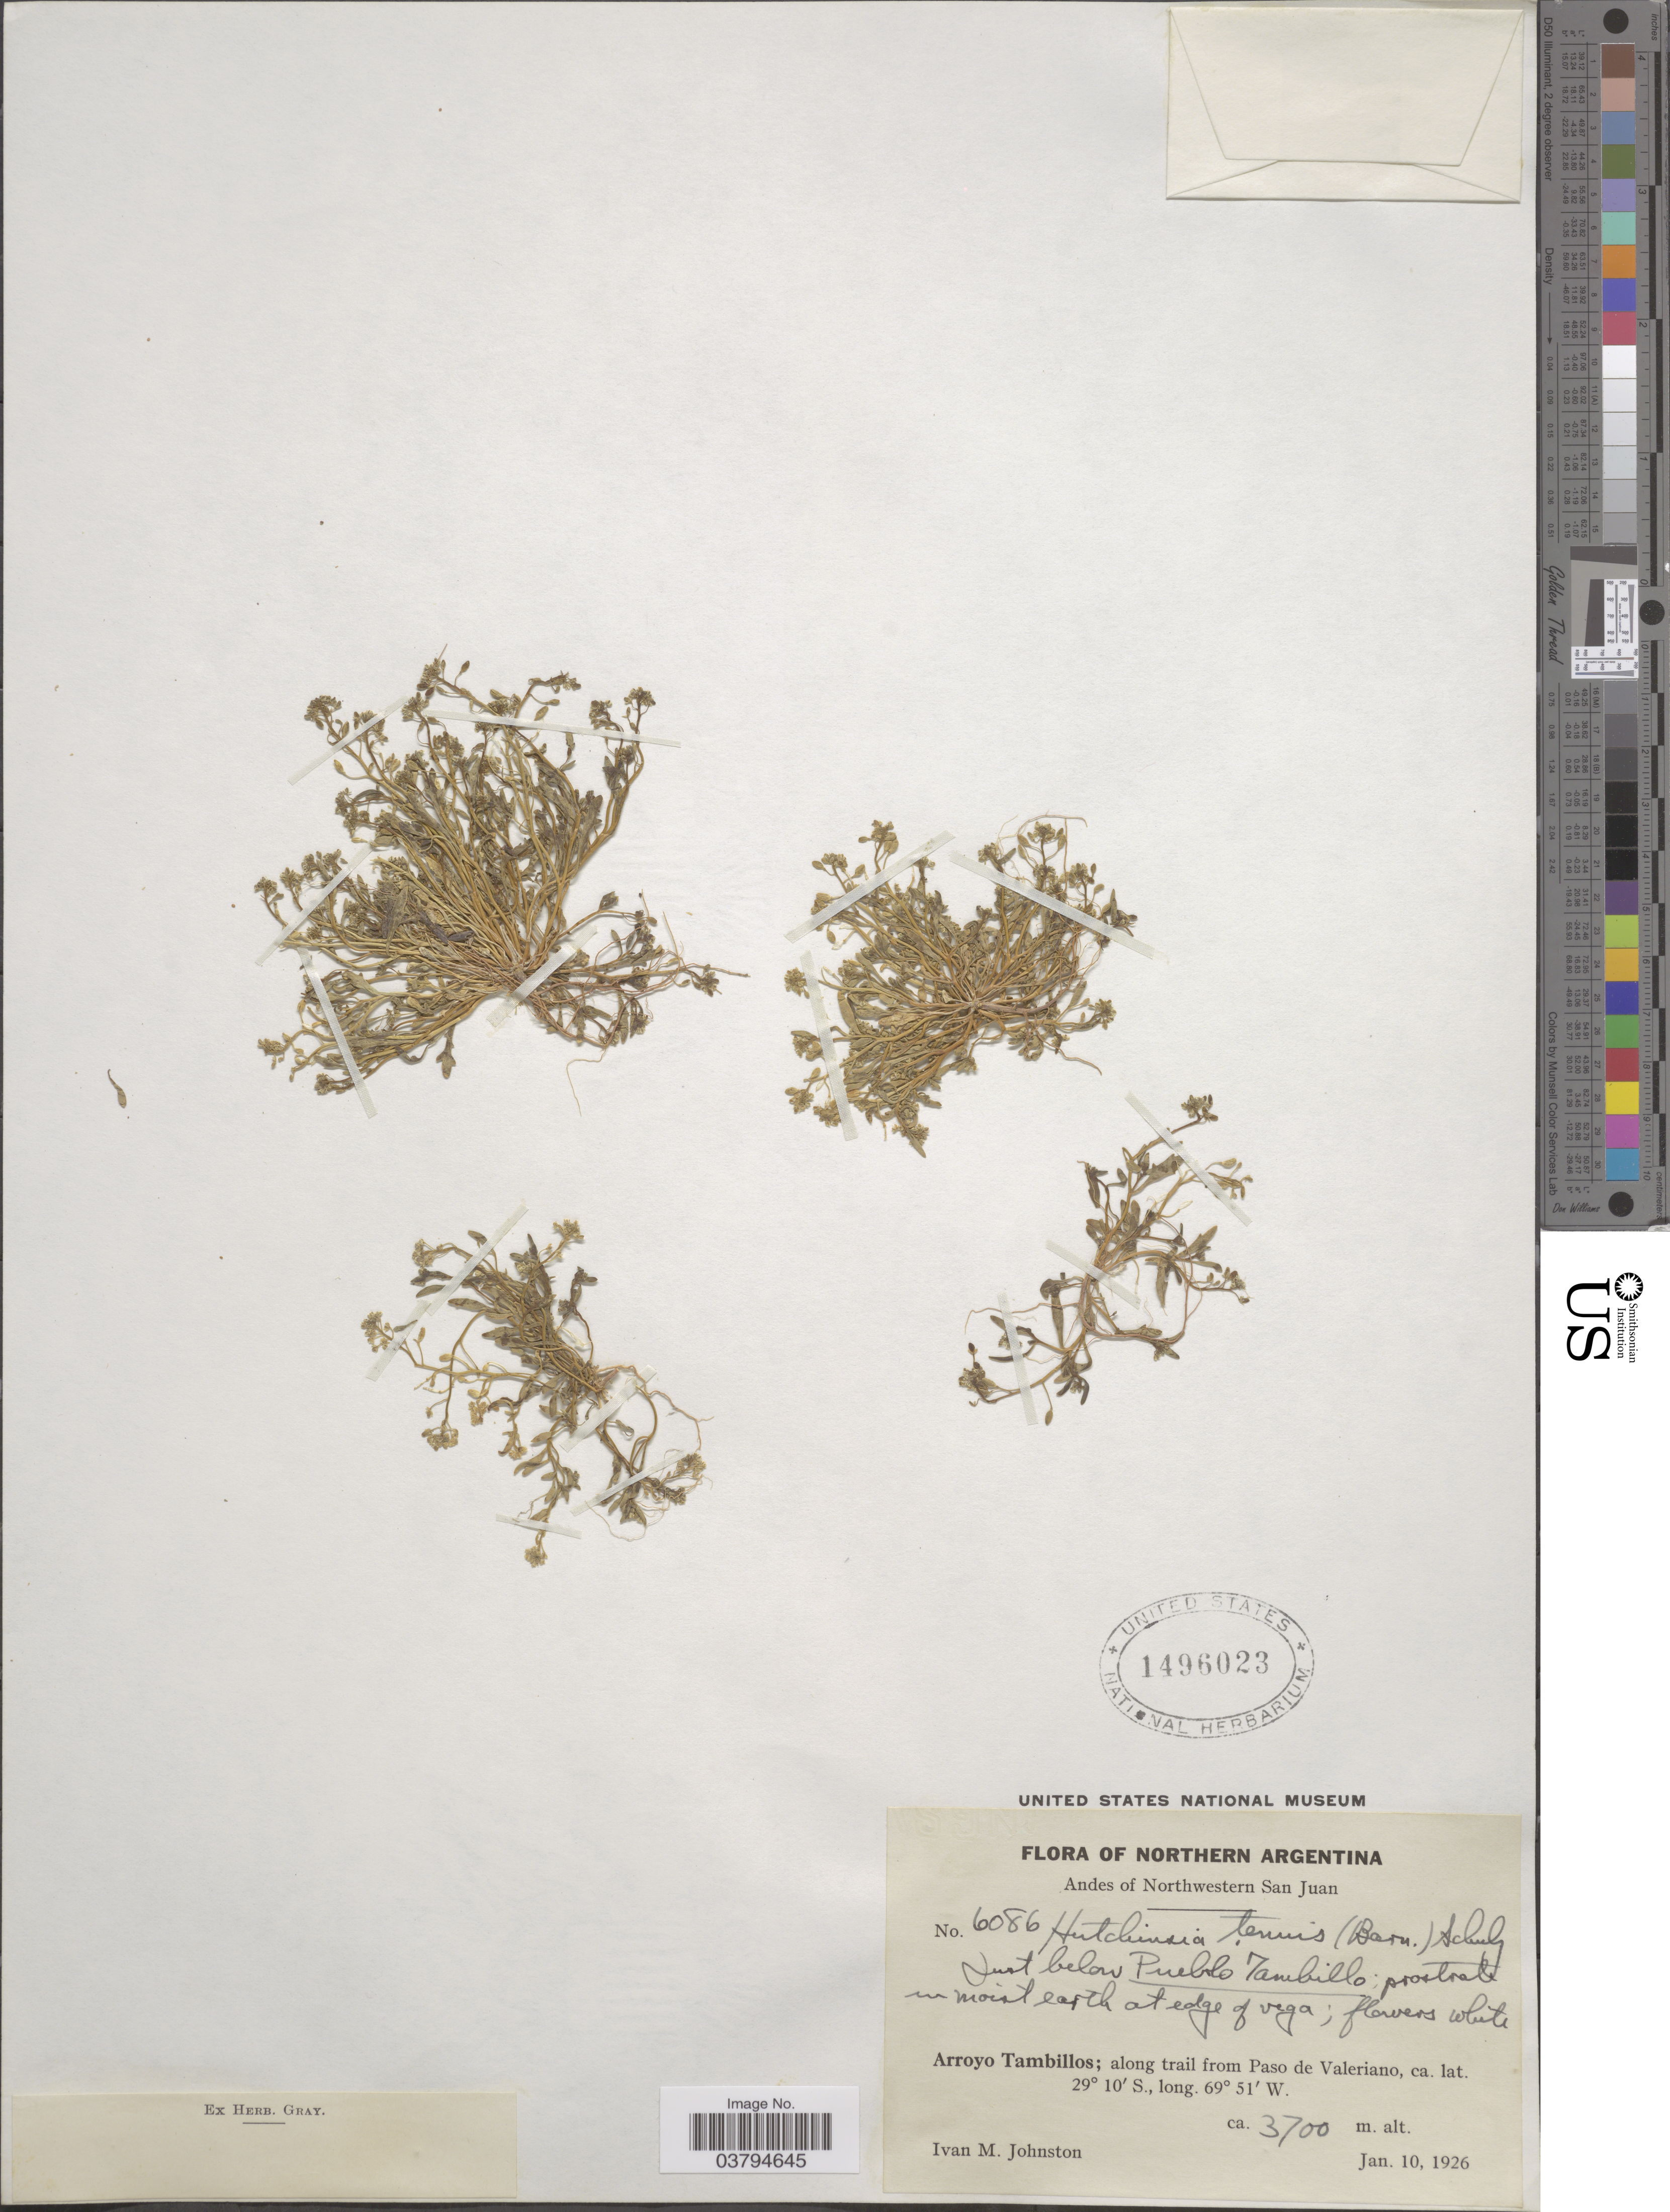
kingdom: Plantae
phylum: Tracheophyta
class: Magnoliopsida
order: Brassicales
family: Brassicaceae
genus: Hornungia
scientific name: Hornungia procumbens subsp. procumbens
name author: (L.) Hayek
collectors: I.M. Johnston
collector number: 6086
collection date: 1926-01-10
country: Argentina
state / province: San Juan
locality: Northern Argentina. Andes of Northwestern San Juan. Just below Pueblo Tambillo. Arroyo Tambillos; along trail from Paso de Valeriano.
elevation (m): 3700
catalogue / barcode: US 1496023